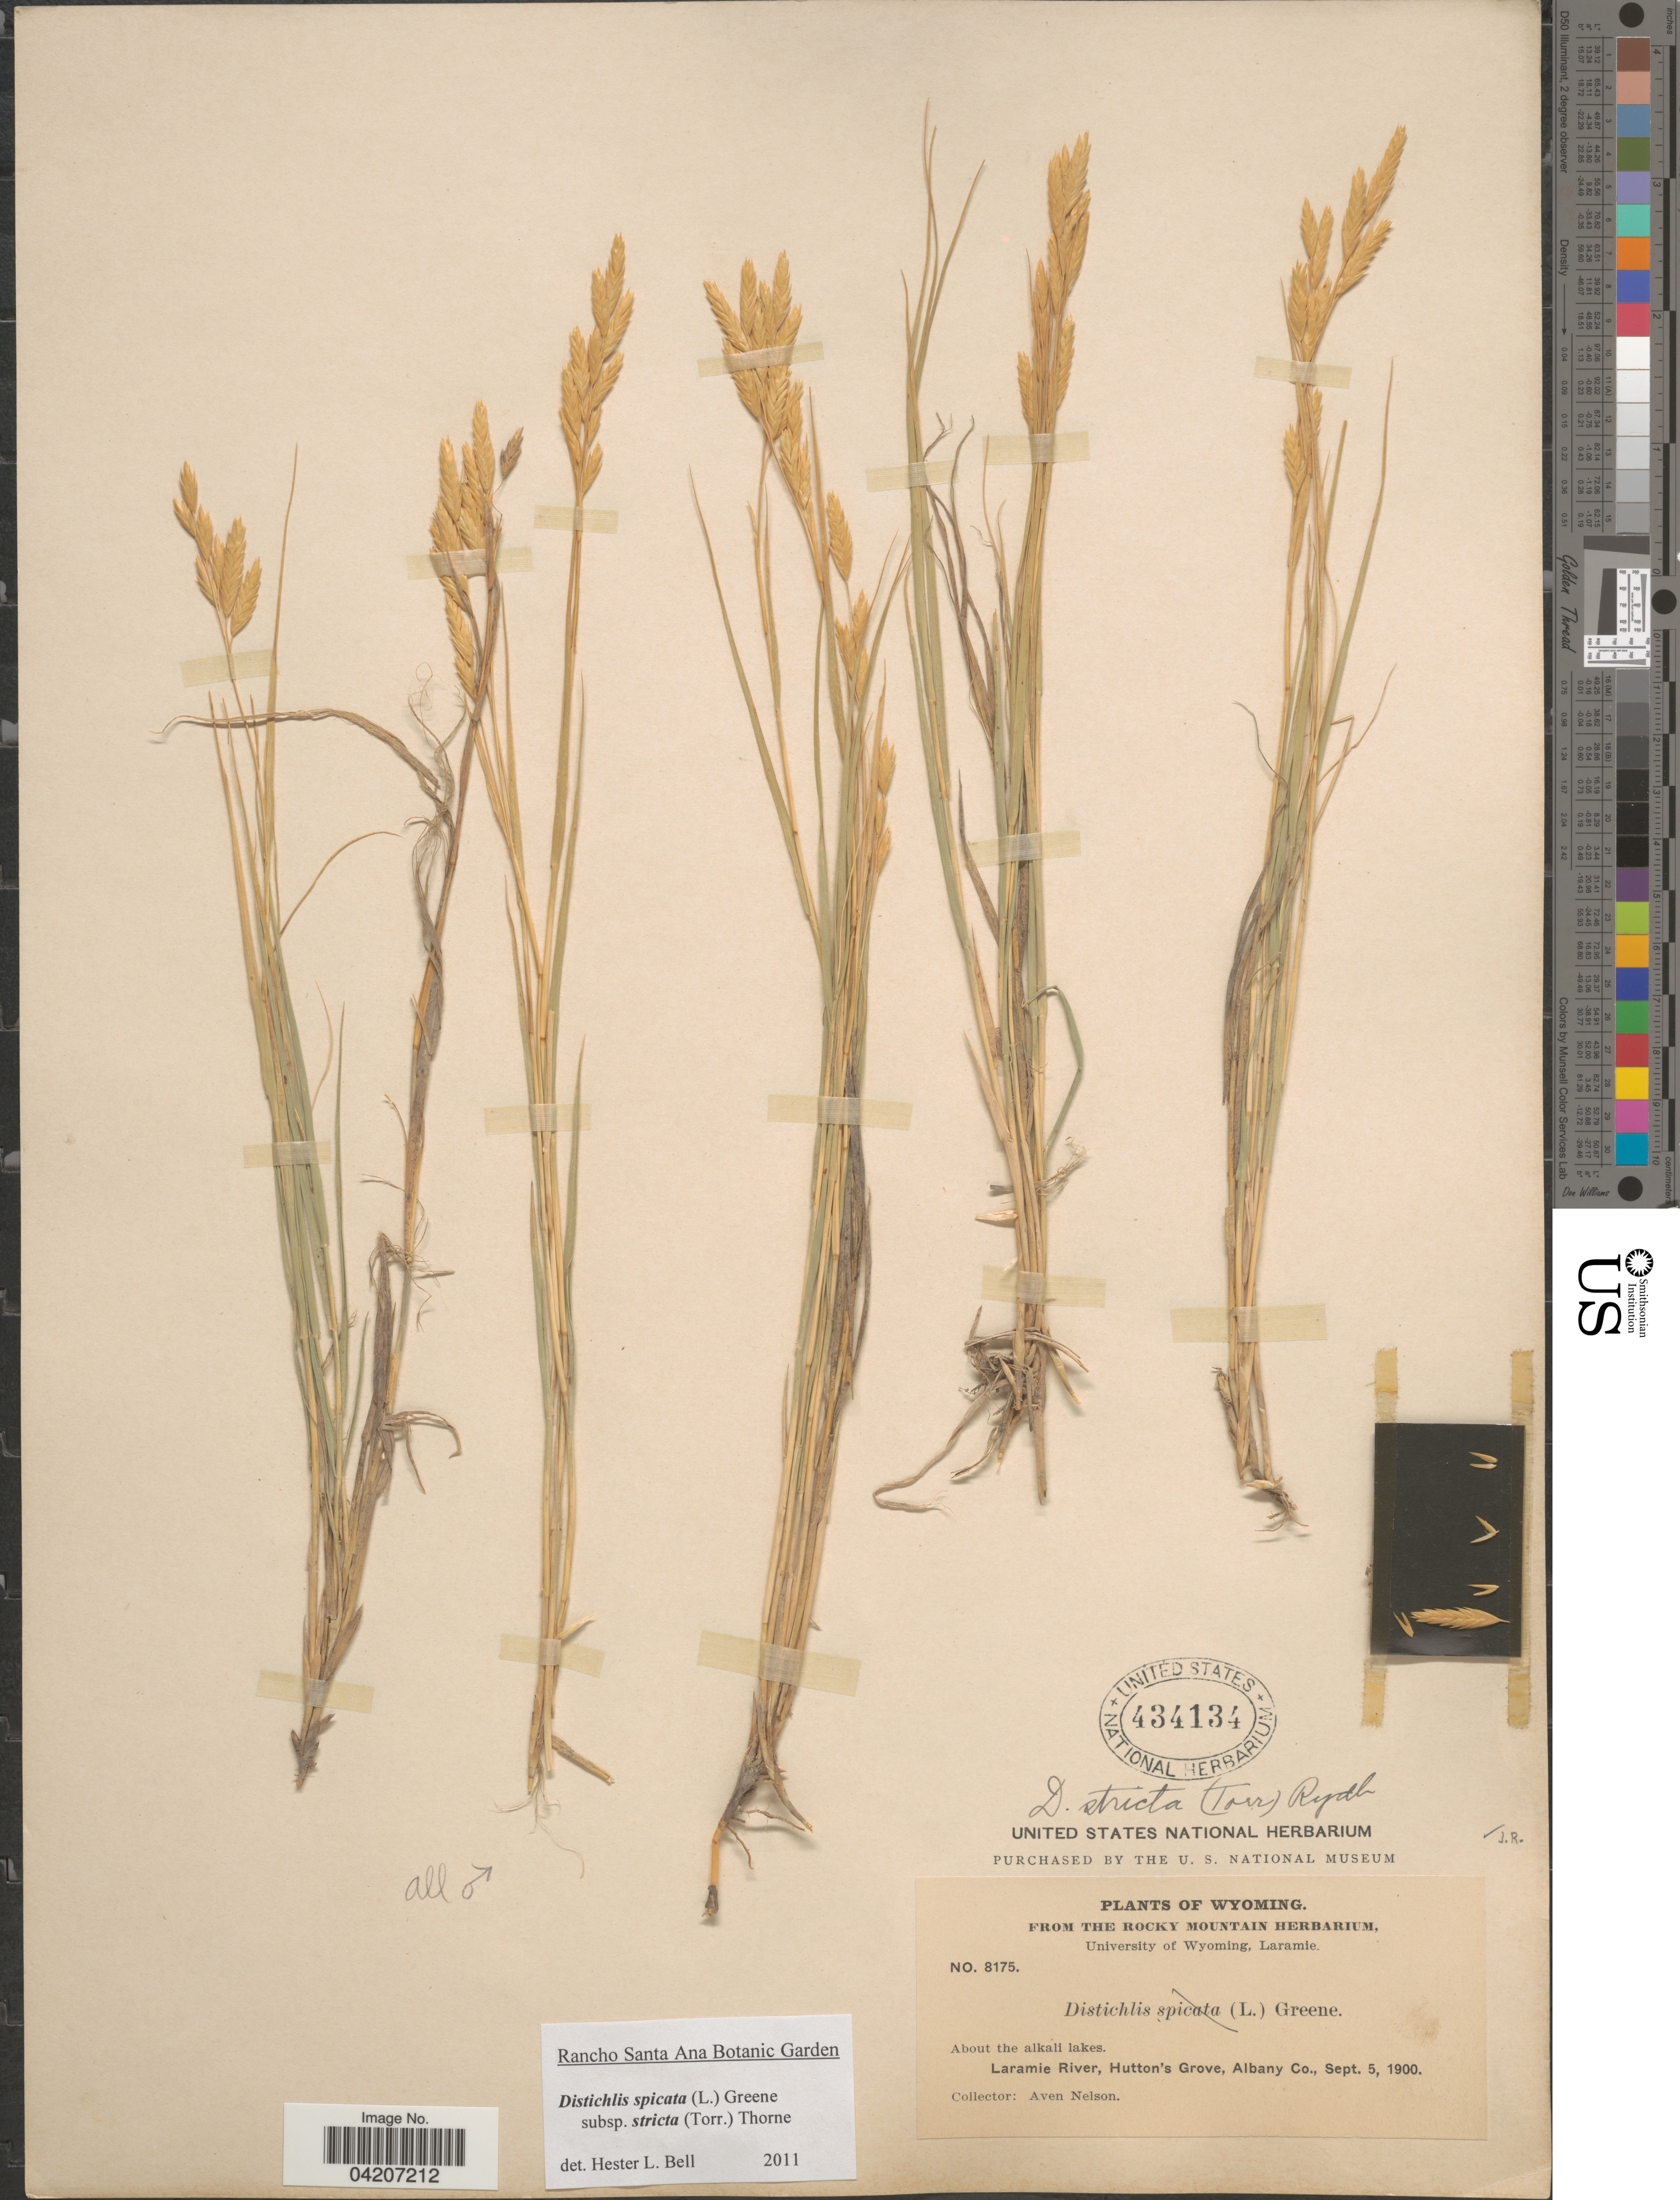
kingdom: Plantae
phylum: Tracheophyta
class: Liliopsida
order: Poales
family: Poaceae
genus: Distichlis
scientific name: Distichlis spicata subsp. stricta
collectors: A. Nelson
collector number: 8175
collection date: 1900-09-05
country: United States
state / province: Wyoming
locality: About the alkali lakes. Laramie River, Hutton's Grove, Albany Co.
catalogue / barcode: US 434134